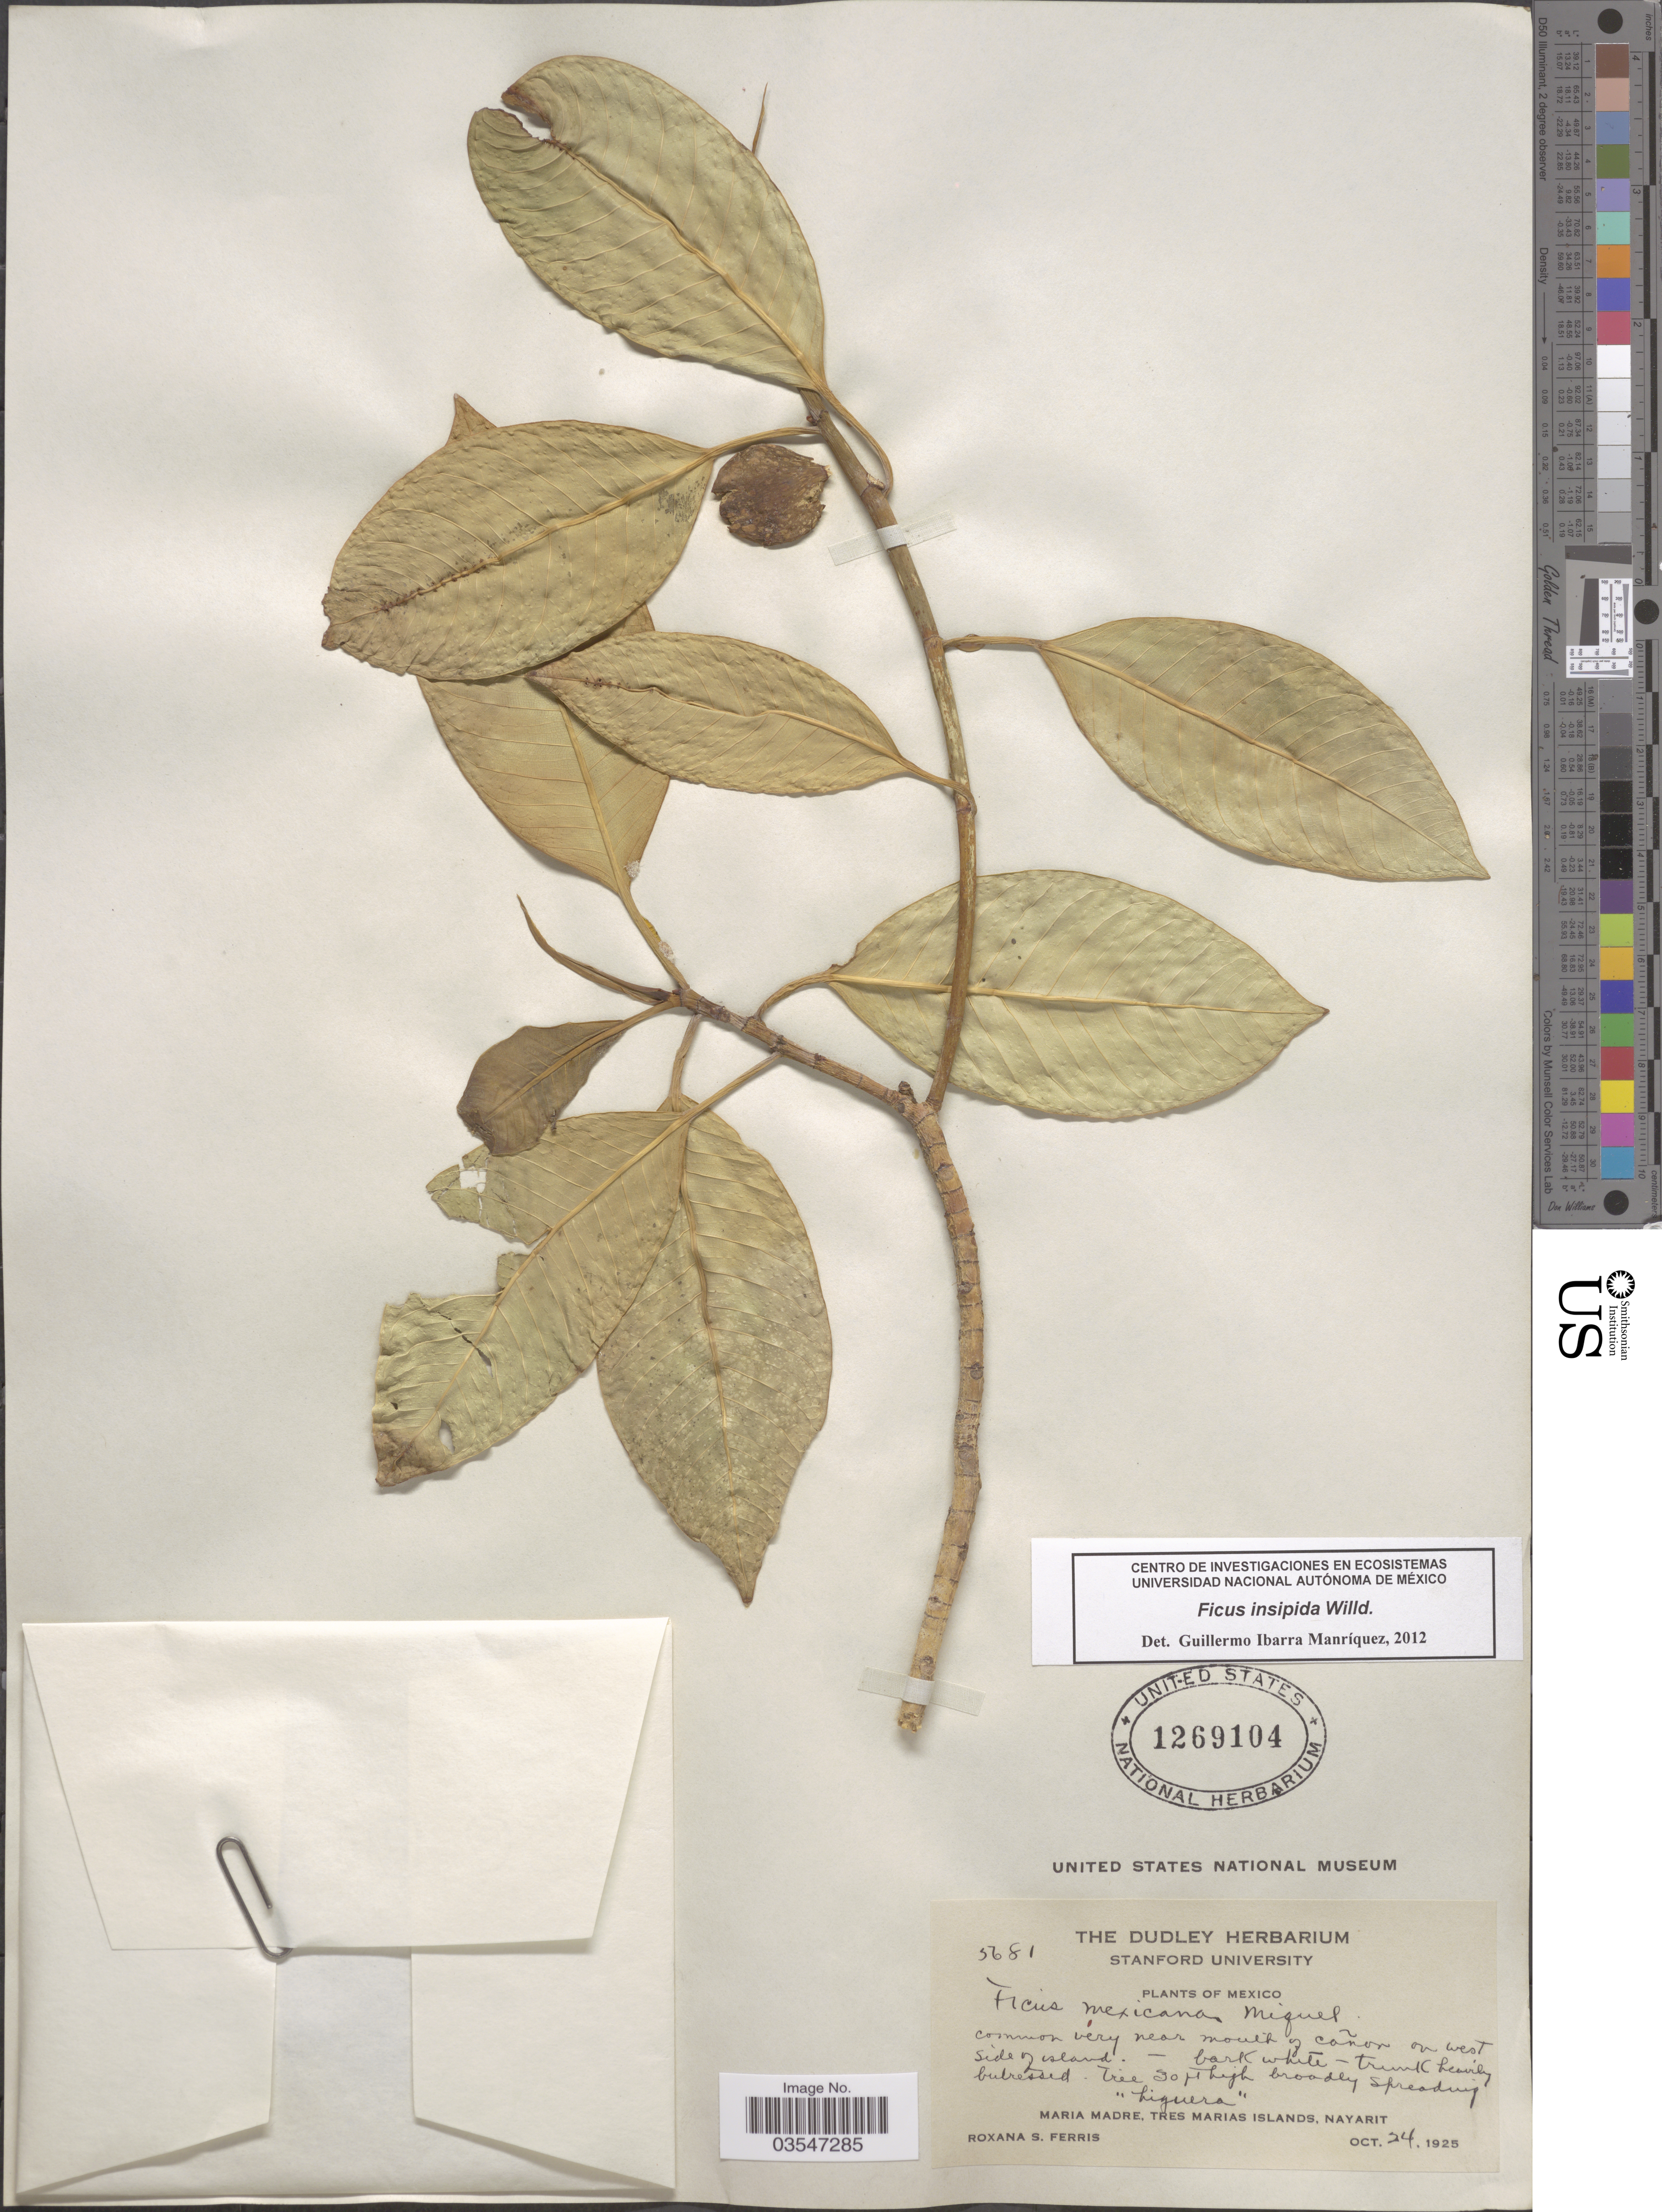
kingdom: Plantae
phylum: Tracheophyta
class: Magnoliopsida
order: Rosales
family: Moraceae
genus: Ficus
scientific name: Ficus insipida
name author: Willd.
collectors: R. S. Ferris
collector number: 5681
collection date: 1925-10-24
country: Mexico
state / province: Nayarit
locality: Near mouth of cañon on west side of island. Maria Madre, Tres Marias Islands.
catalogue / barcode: US 1269104